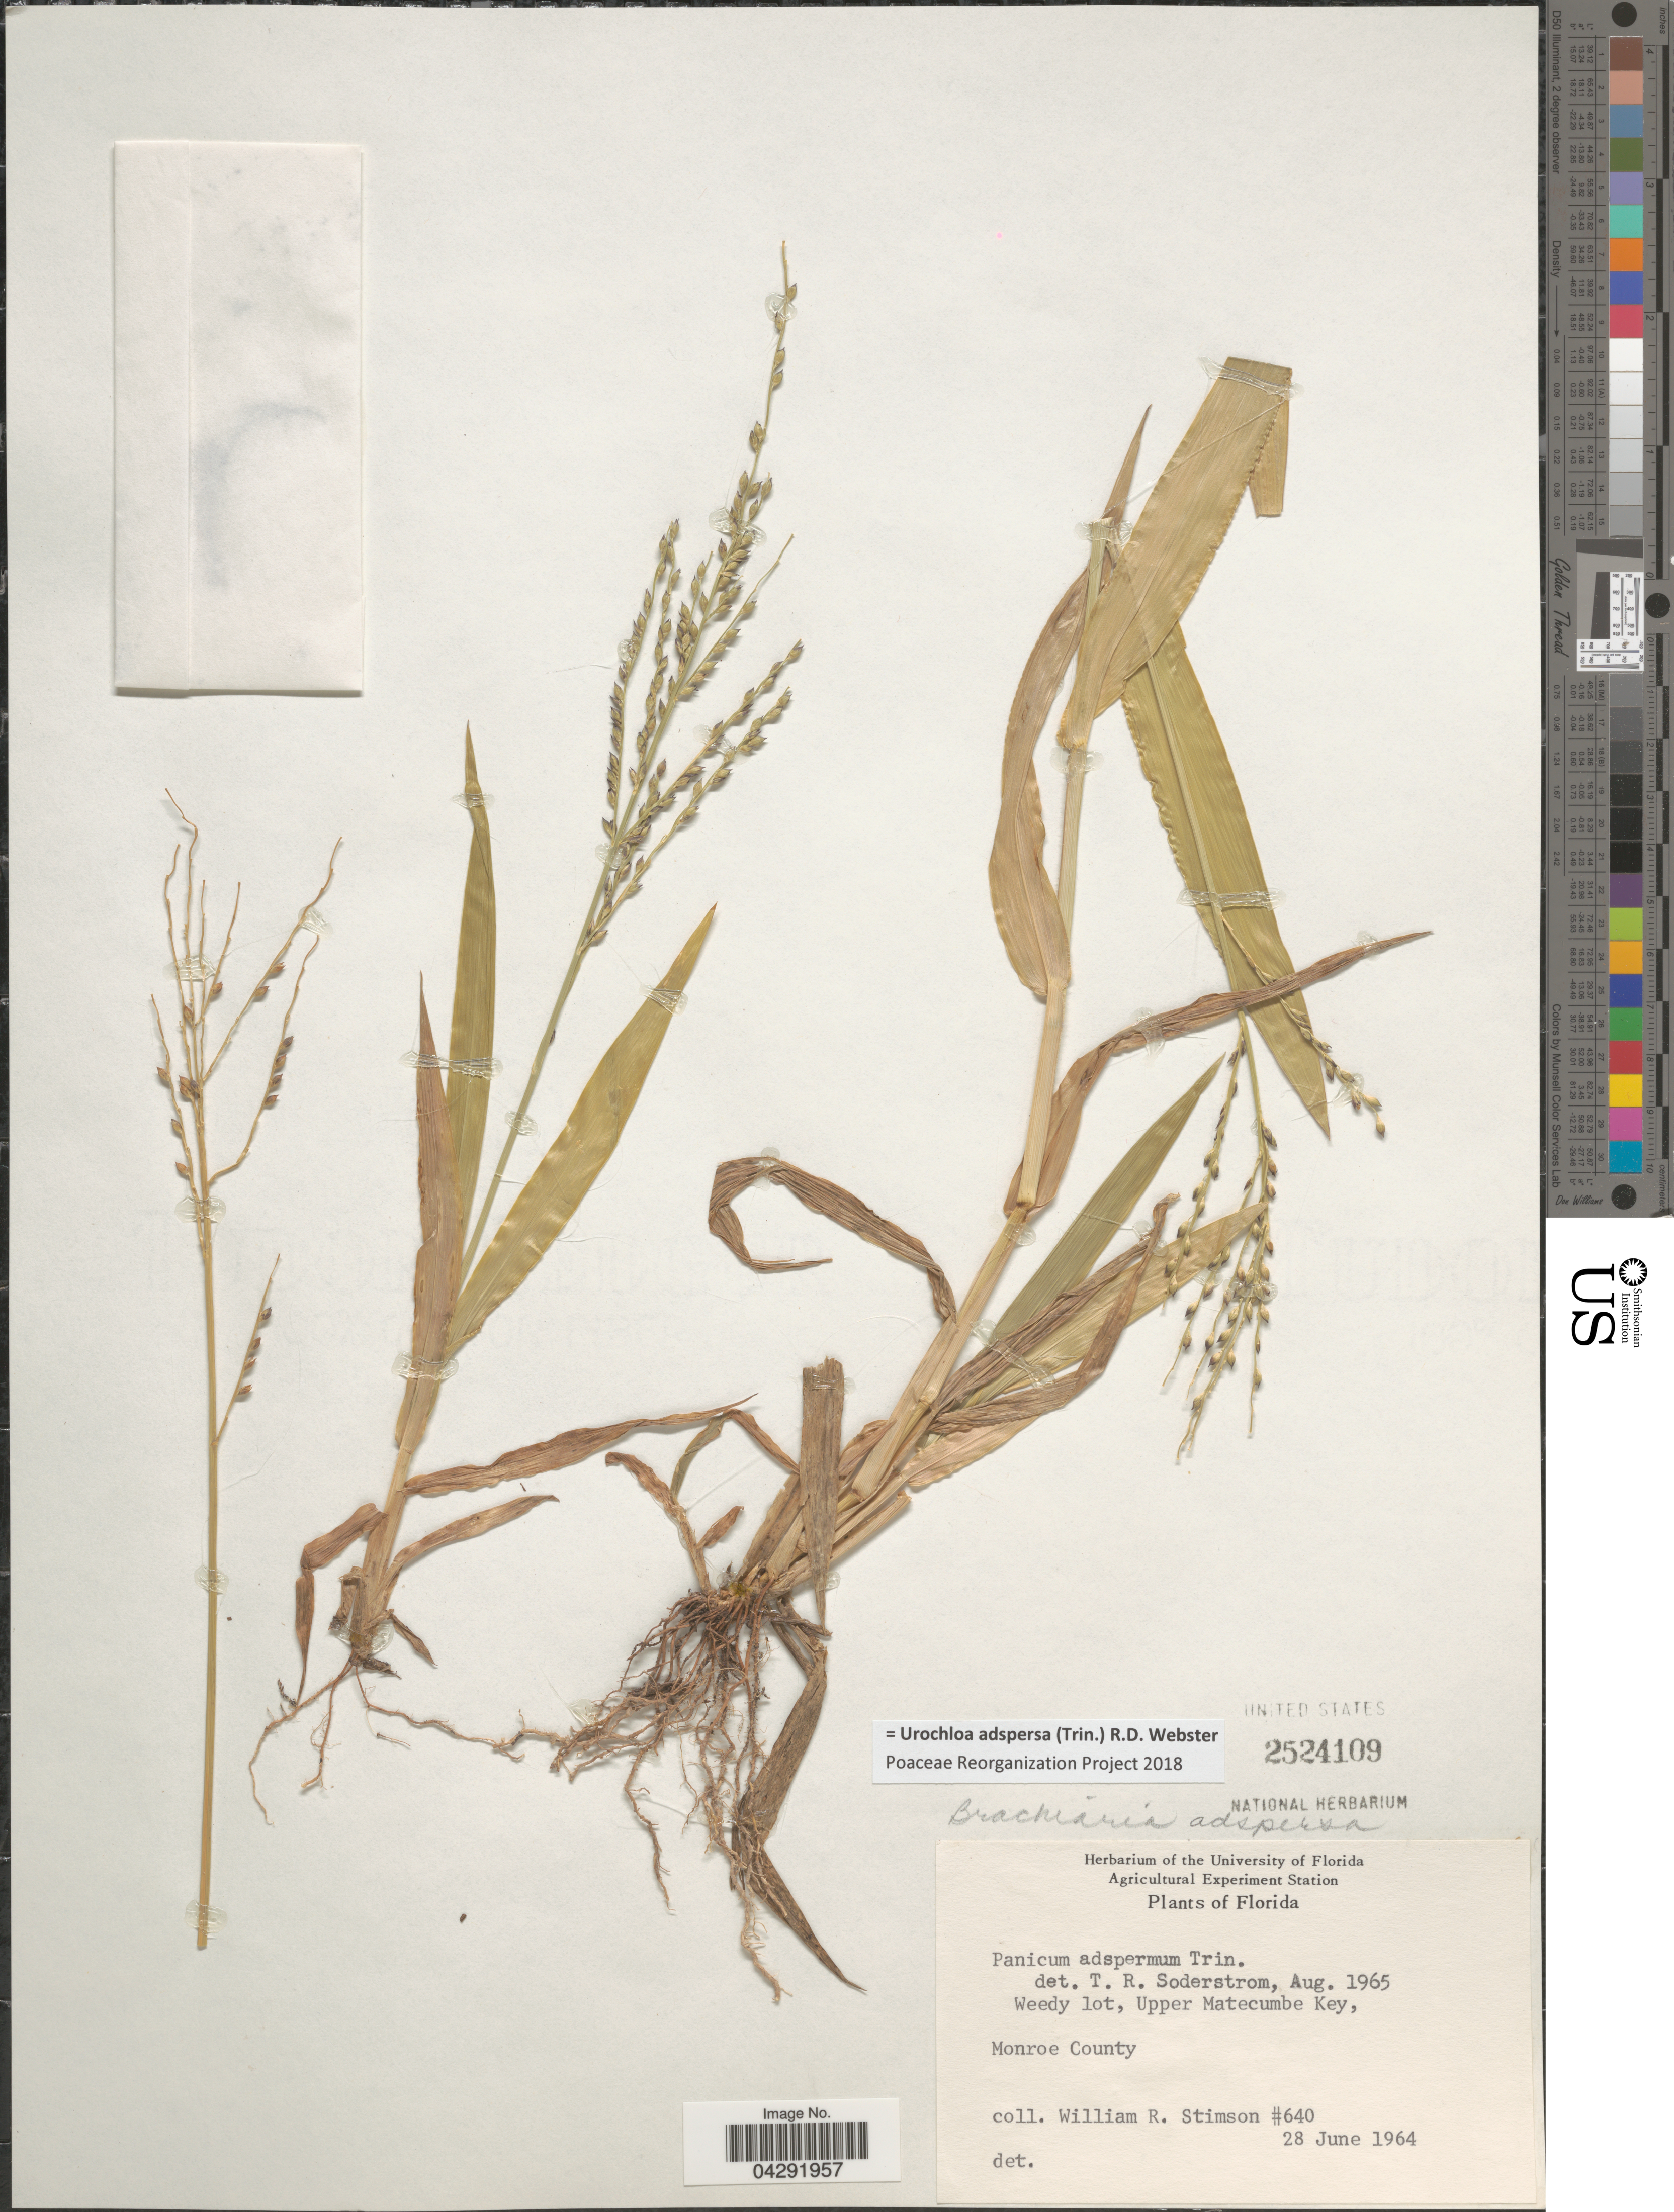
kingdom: Plantae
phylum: Tracheophyta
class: Liliopsida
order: Poales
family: Poaceae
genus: Urochloa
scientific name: Urochloa adspersa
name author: (Trin.) R.D. Webster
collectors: W. R. Stimson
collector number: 640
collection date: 1964-06-28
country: United States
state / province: Florida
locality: The university of Florida Agricultural Experiment Station. Weedy lot, Upper Matecombe Key, Monroe County.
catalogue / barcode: US 2524109